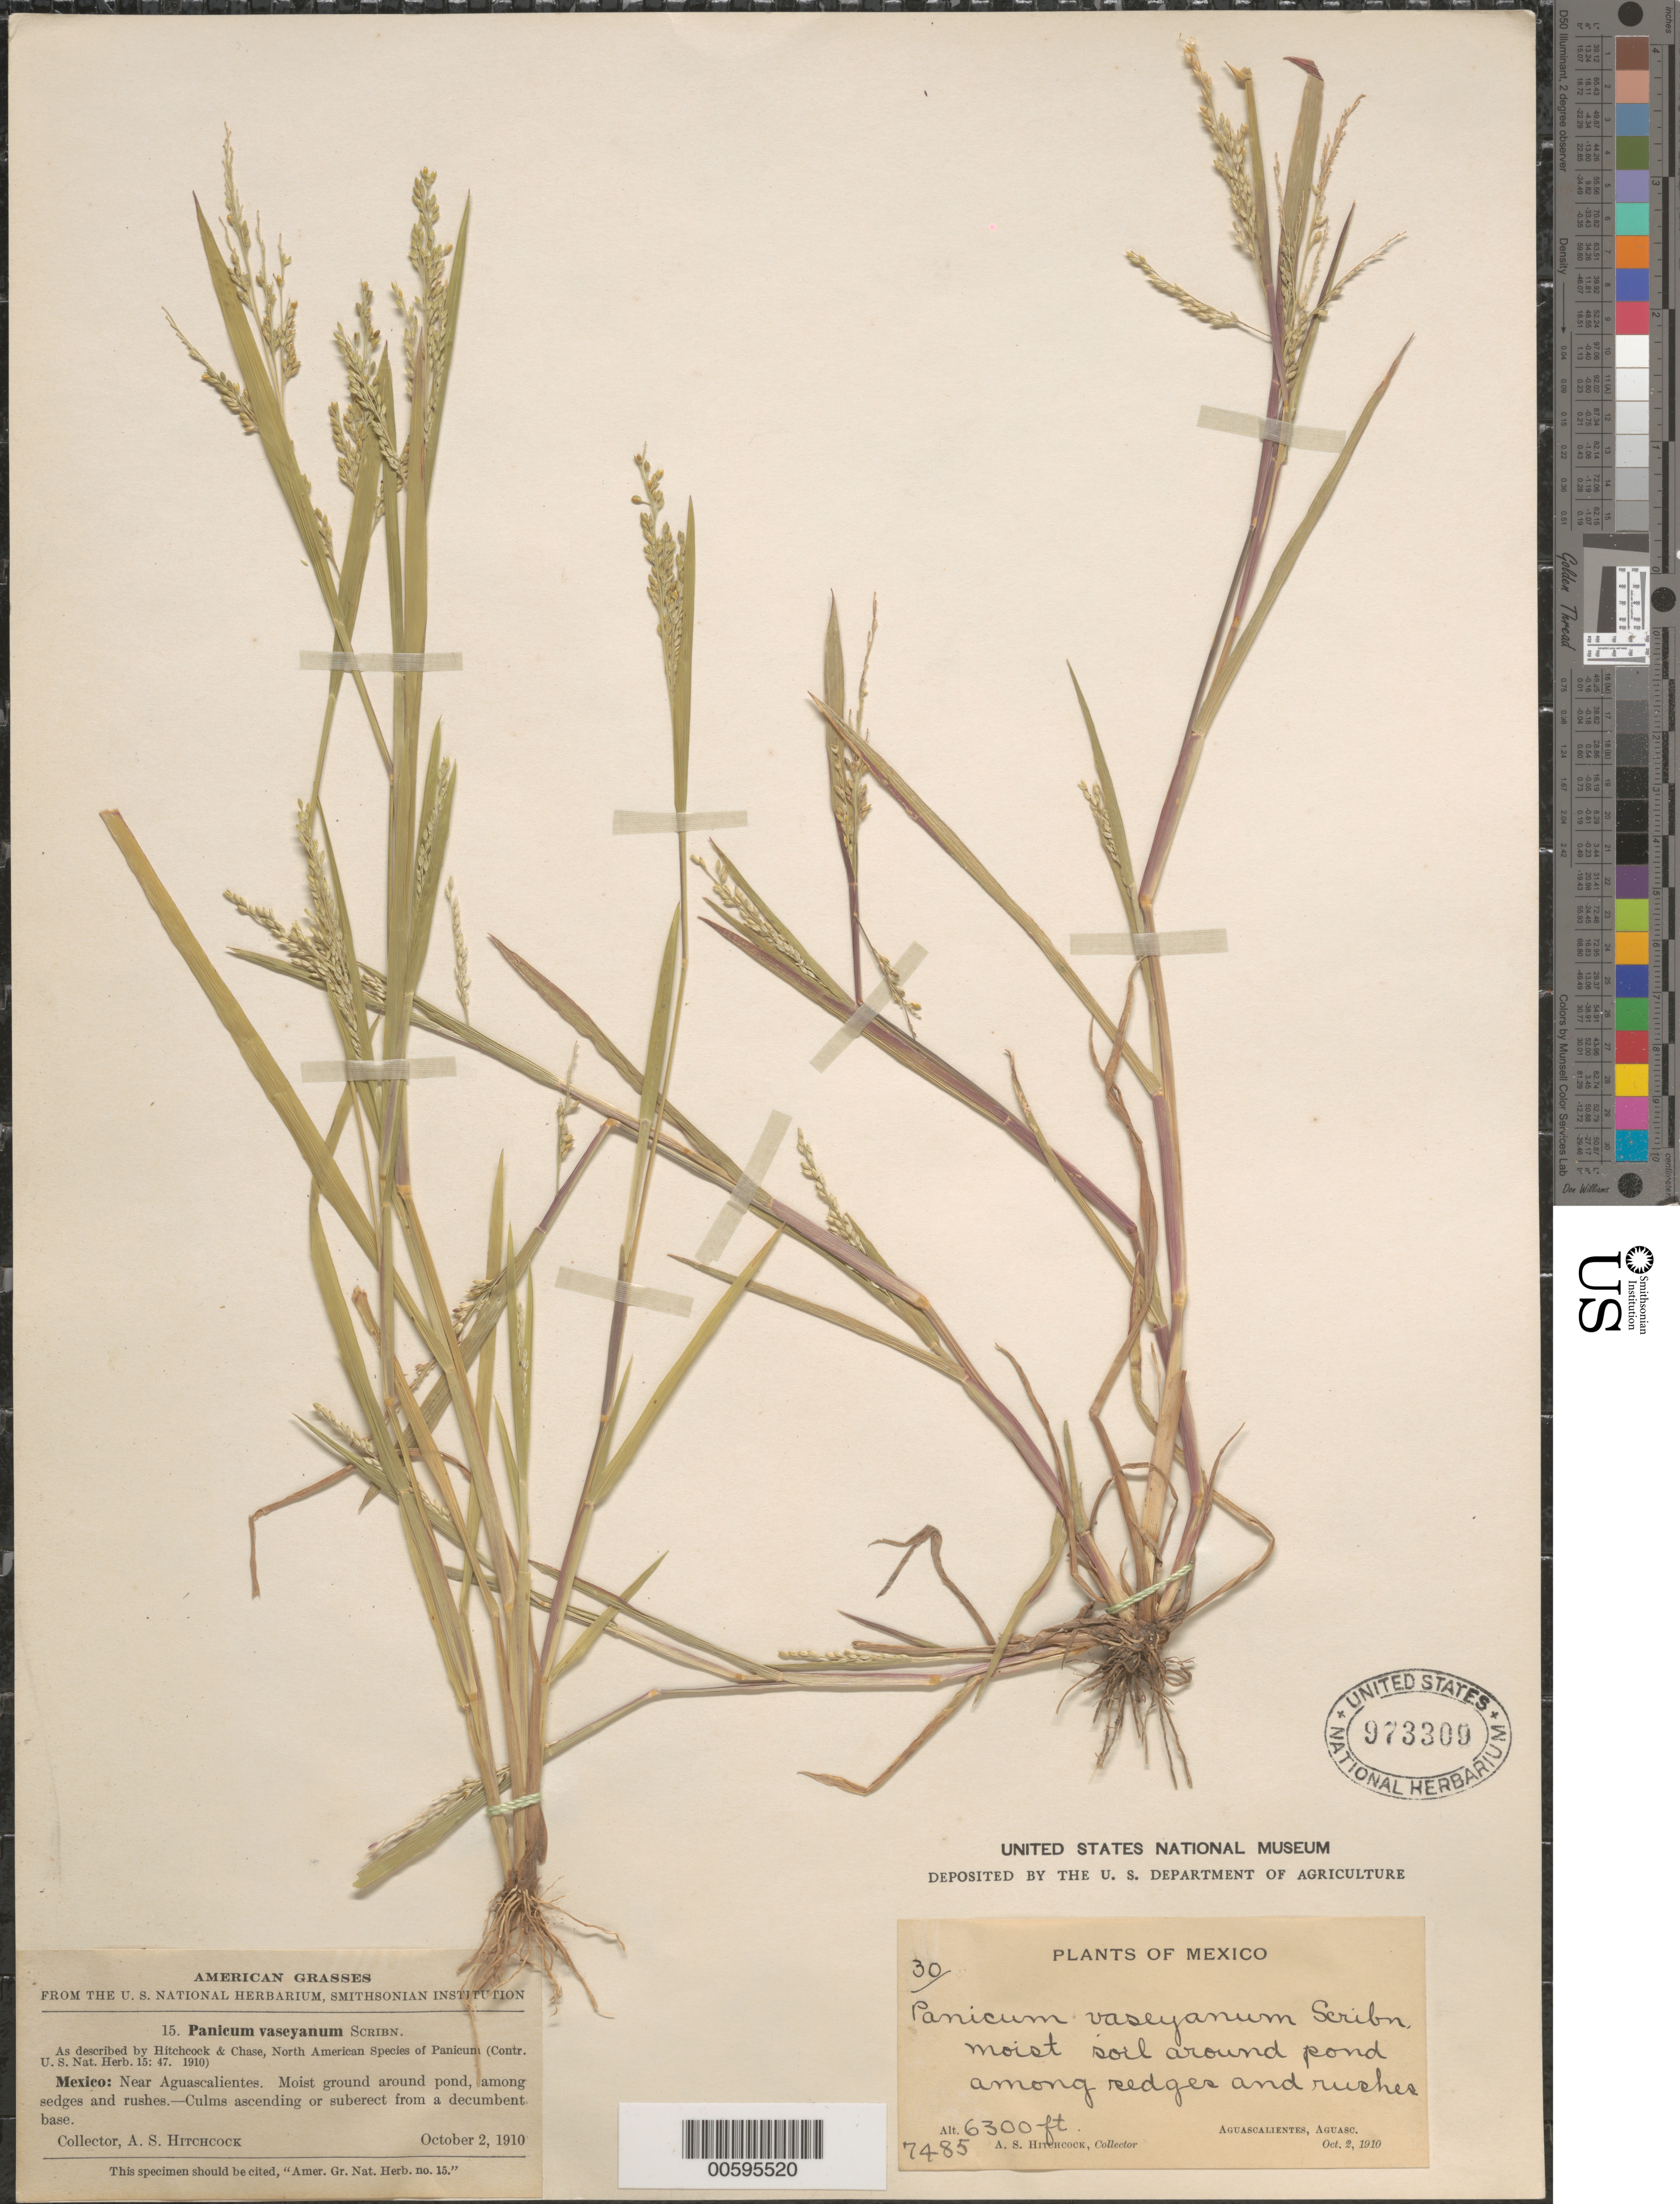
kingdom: Plantae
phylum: Tracheophyta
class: Liliopsida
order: Poales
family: Poaceae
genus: Panicum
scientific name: Panicum vaseyanum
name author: Scribn. ex W.J. Beal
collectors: A. S. Hitchcock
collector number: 7485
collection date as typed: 2 Oct 1910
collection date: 1910-10-02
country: Mexico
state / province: Aguascalientes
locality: Aguascalientes, near Aguascalientes.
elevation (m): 1920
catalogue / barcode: US 973309